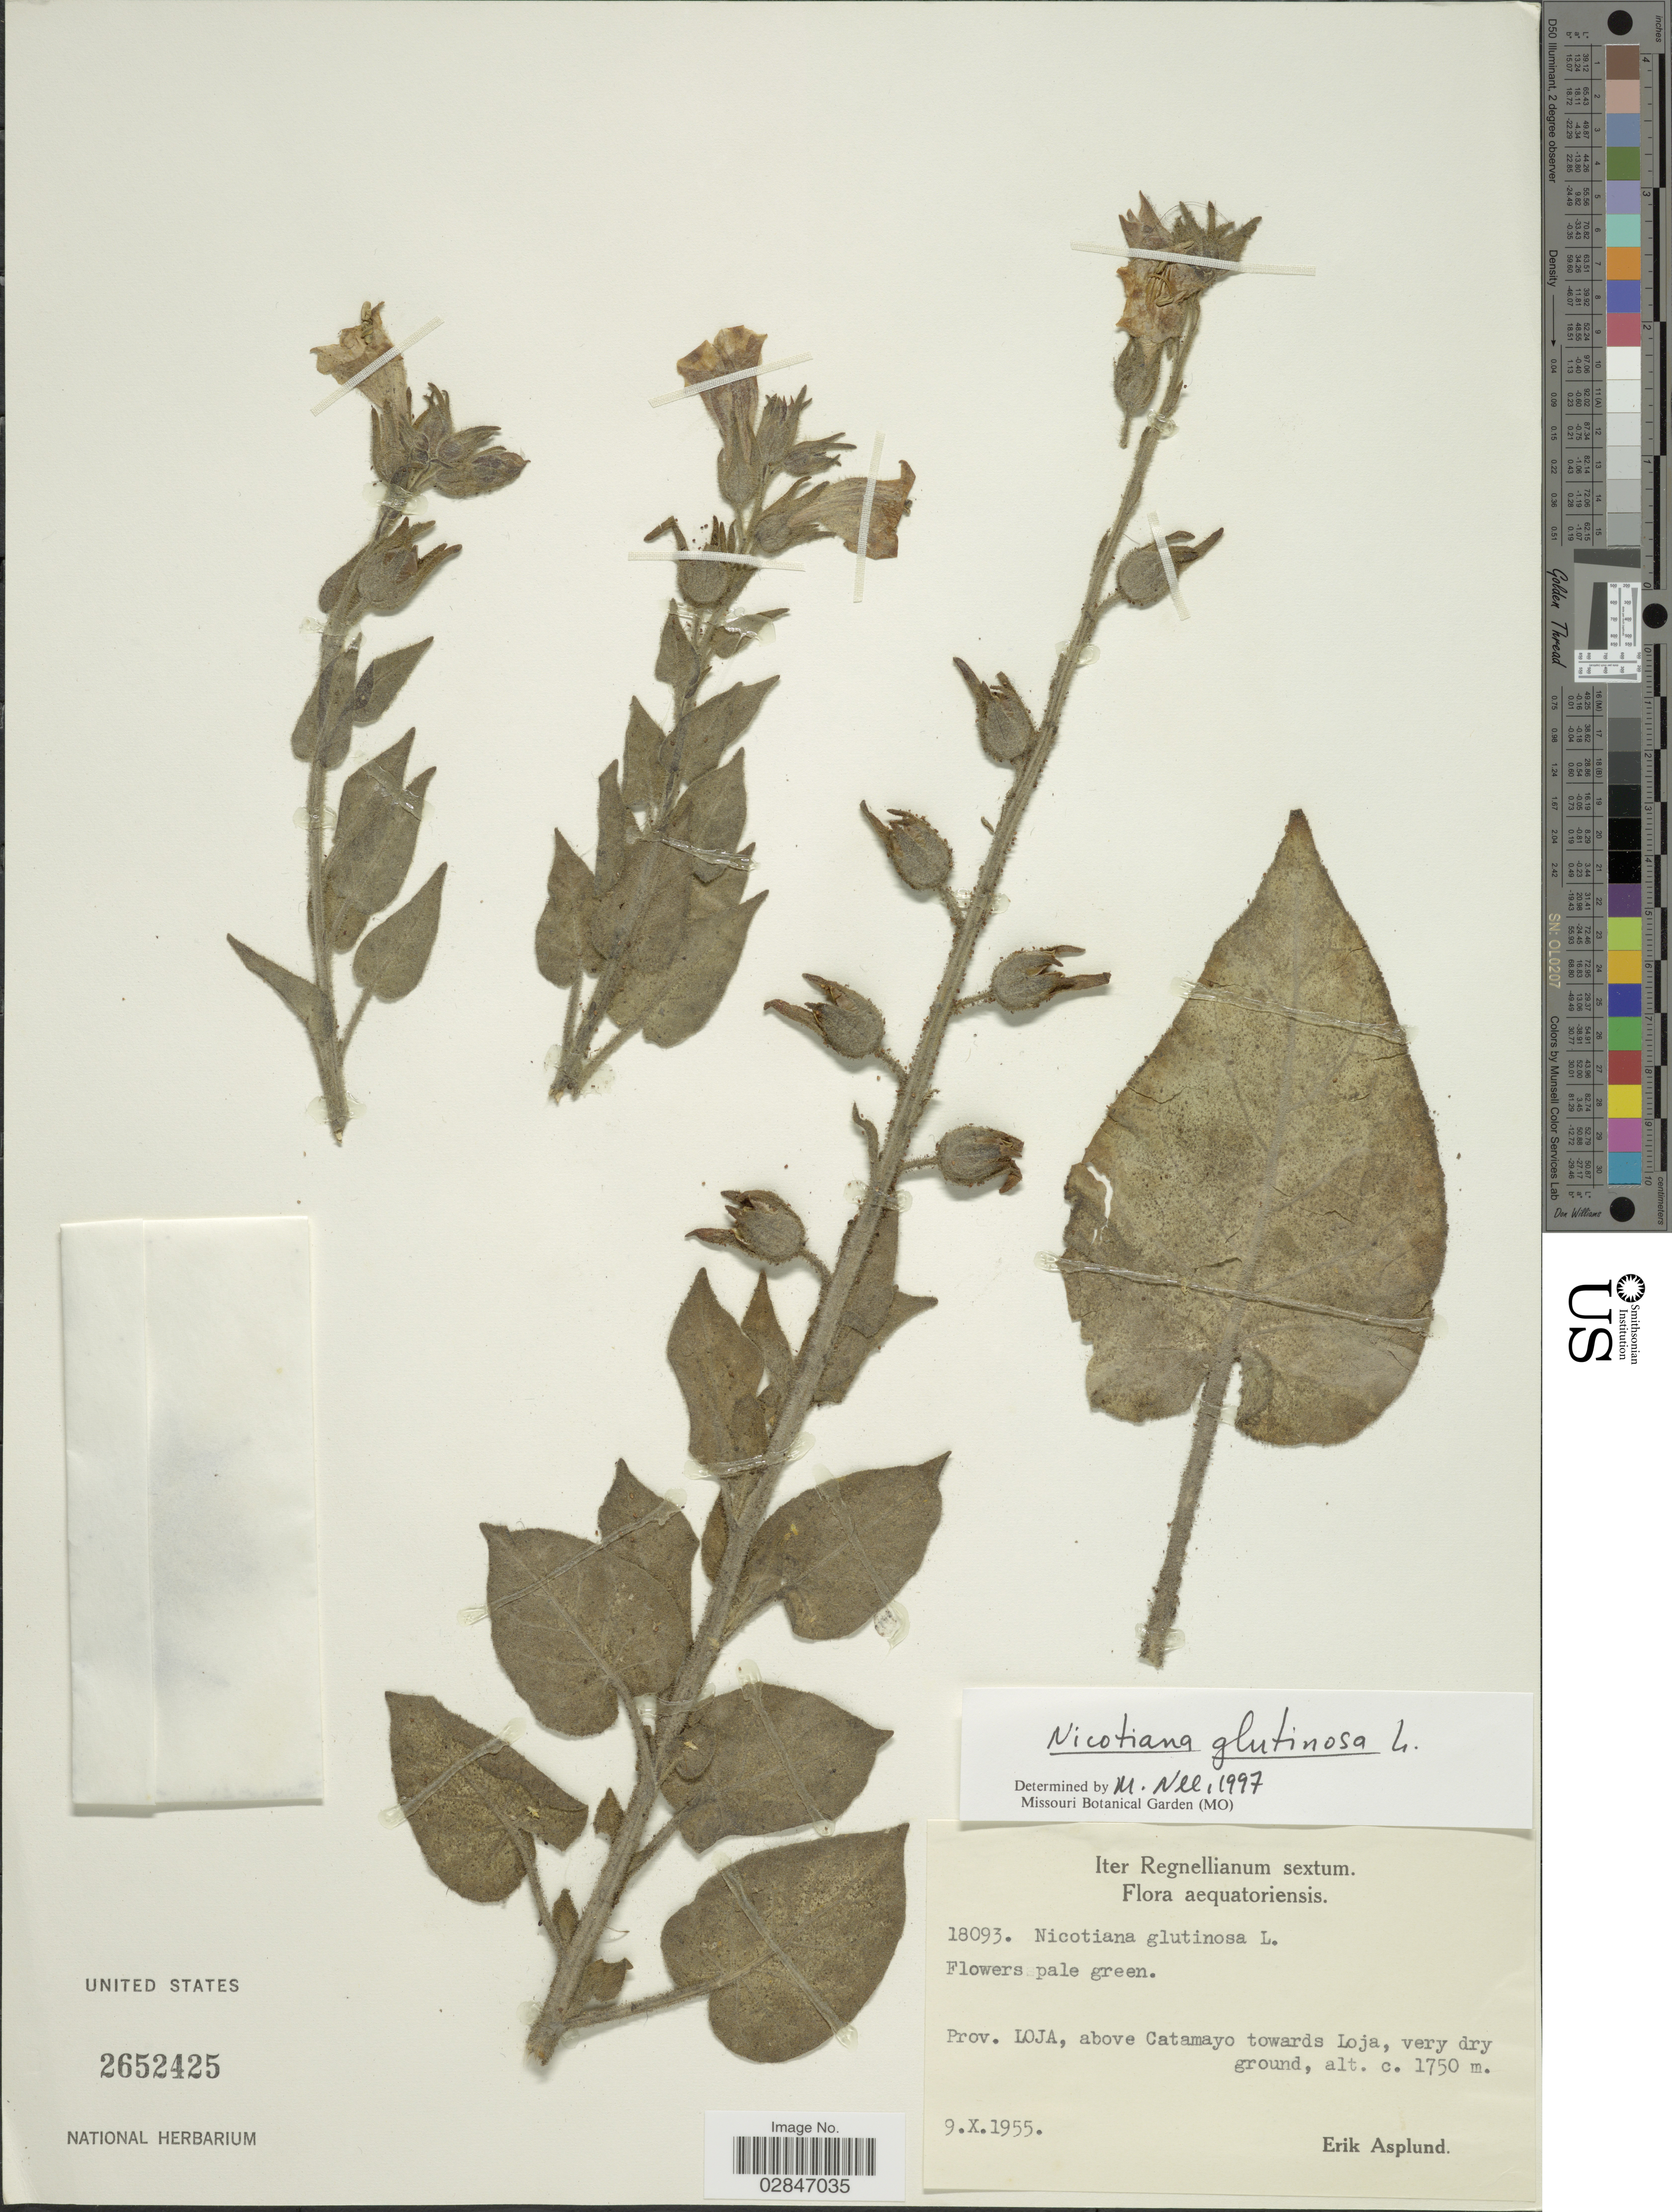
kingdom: Plantae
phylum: Tracheophyta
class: Magnoliopsida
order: Solanales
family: Solanaceae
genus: Nicotiana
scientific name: Nicotiana glutinosa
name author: L.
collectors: E. Asplund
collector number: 18093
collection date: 1955-10-09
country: Ecuador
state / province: Loja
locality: Prov. Loja, above Catamayo towards Loja, very dry ground.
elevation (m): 1750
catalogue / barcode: US 2652425